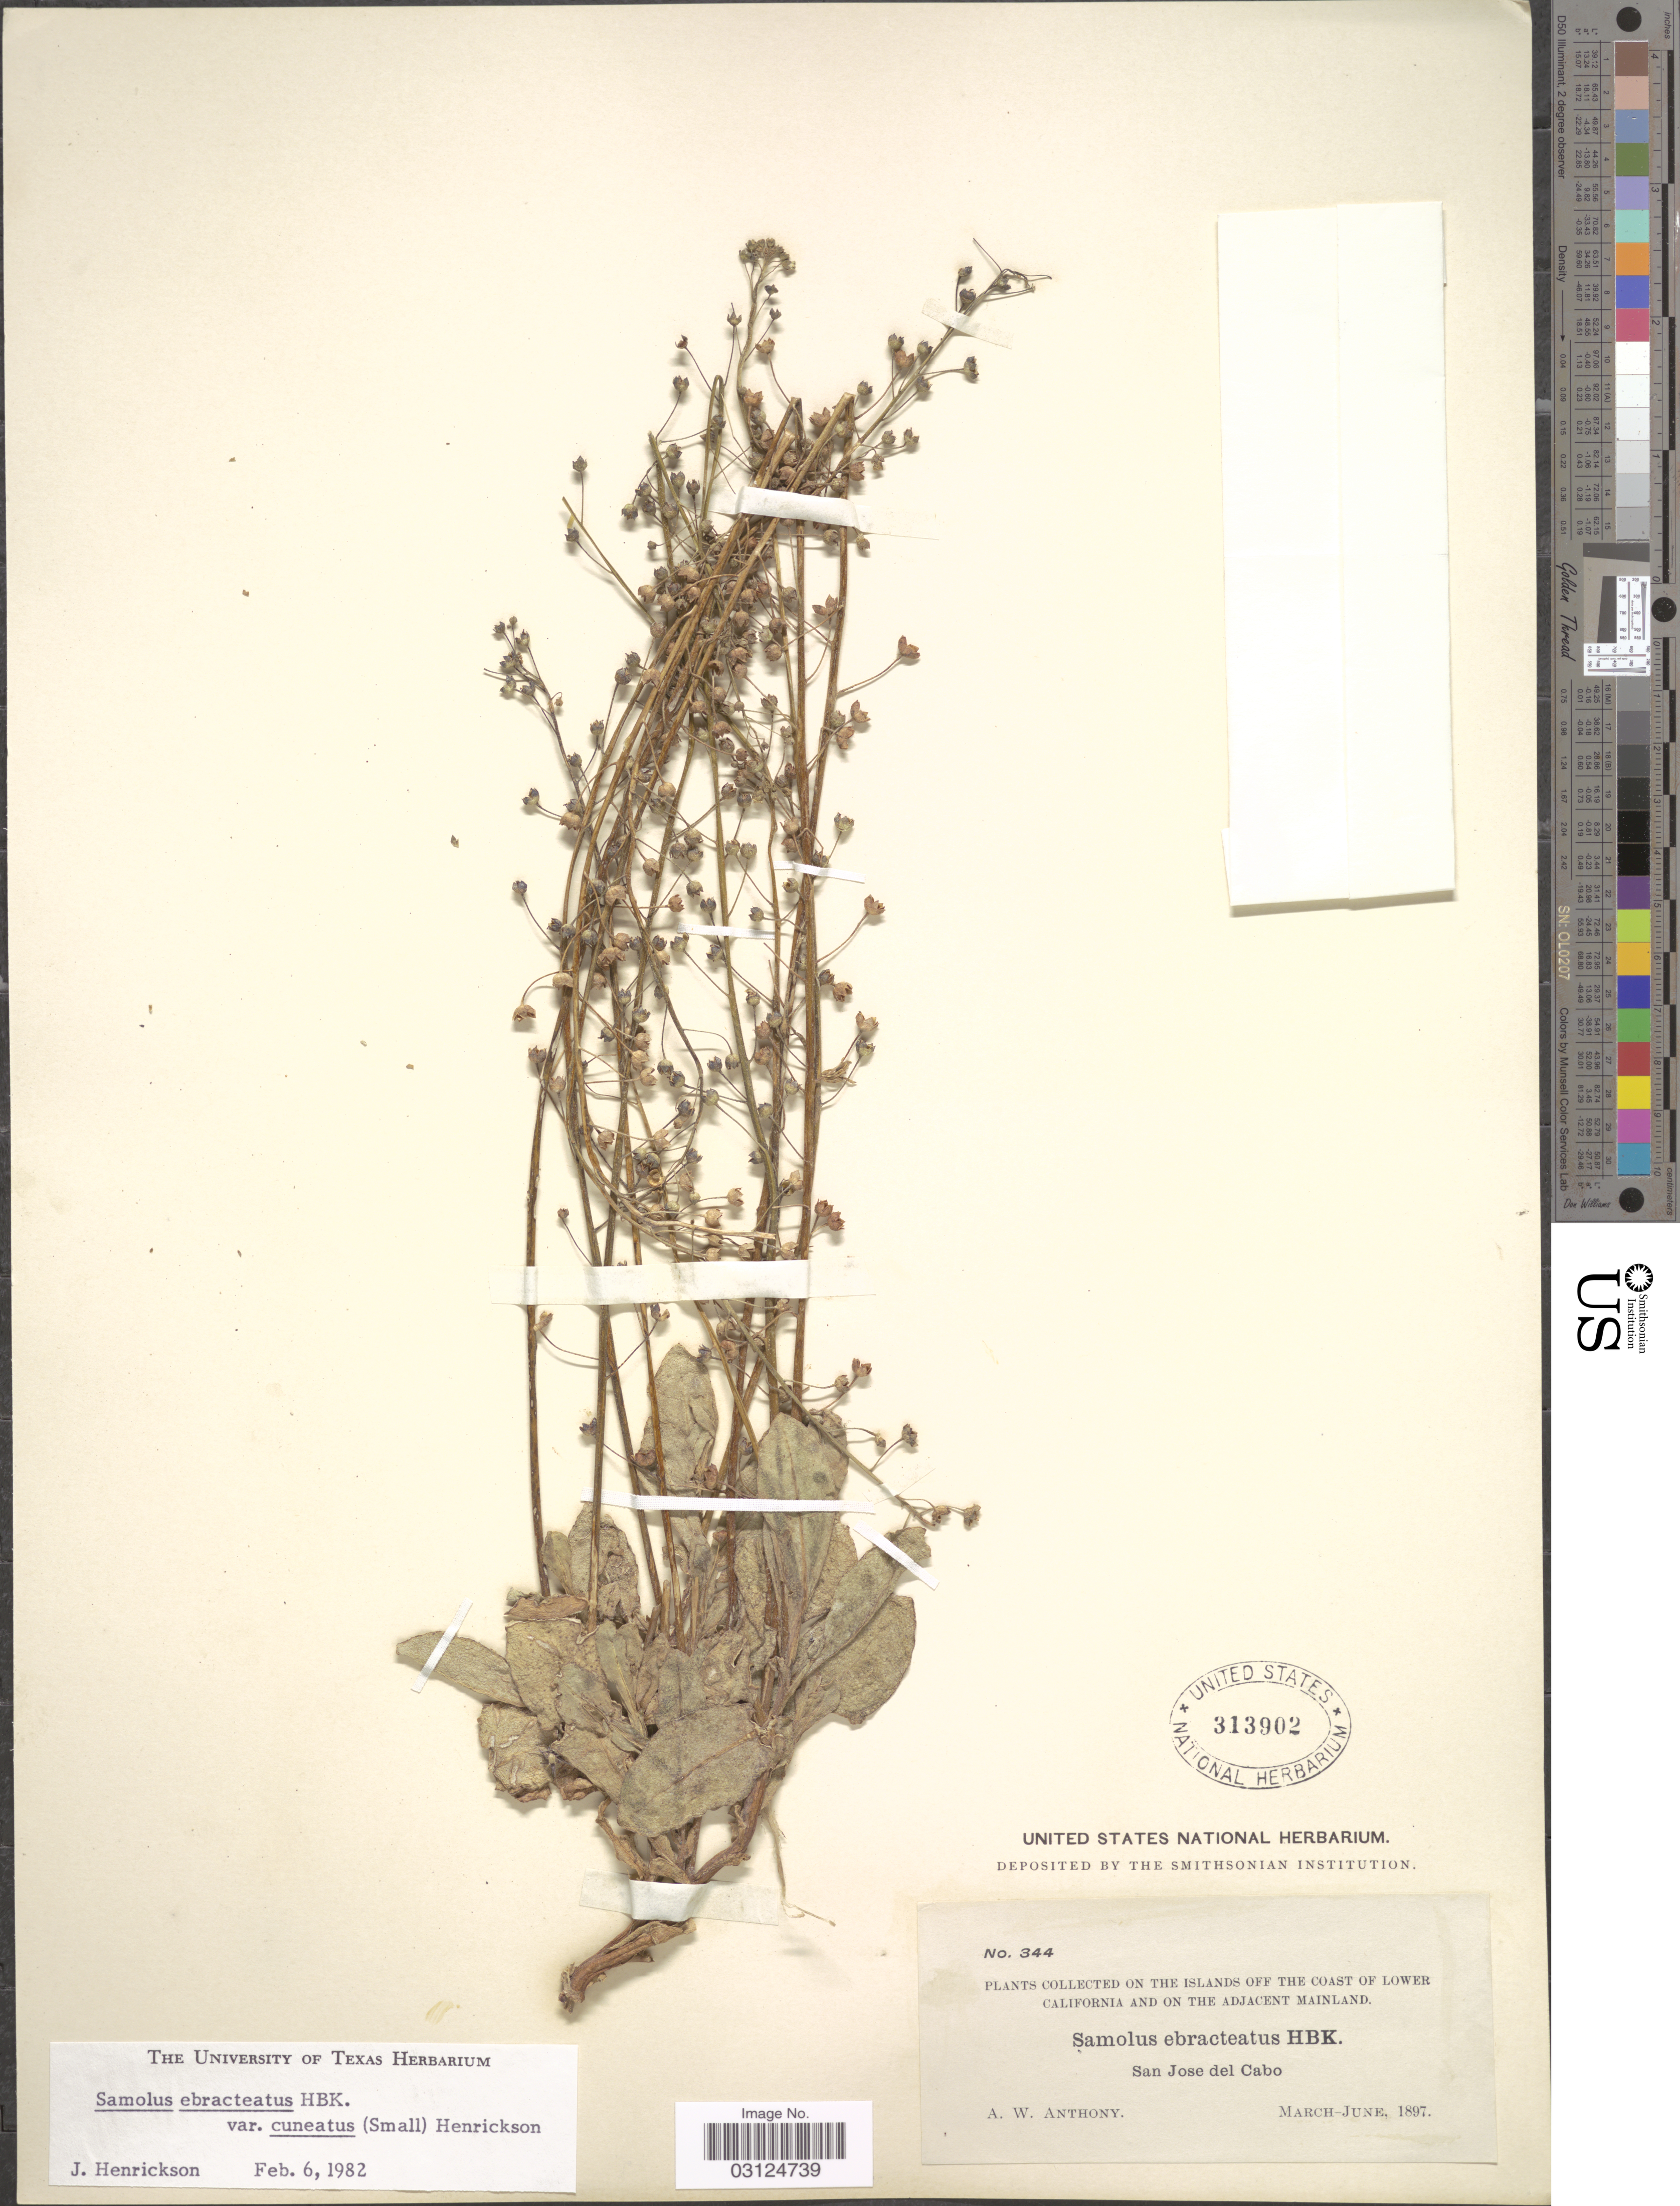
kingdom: Plantae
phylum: Tracheophyta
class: Magnoliopsida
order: Ericales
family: Primulaceae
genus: Samolus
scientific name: Samolus ebracteatus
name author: Kunth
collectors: A. W. Anthony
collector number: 344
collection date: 1897-03/1897-06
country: Mexico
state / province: Baja California Sur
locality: On the islands off the coast of Lower California and on the adjacent mainland. San Jose del Cabo.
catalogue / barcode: US 313902